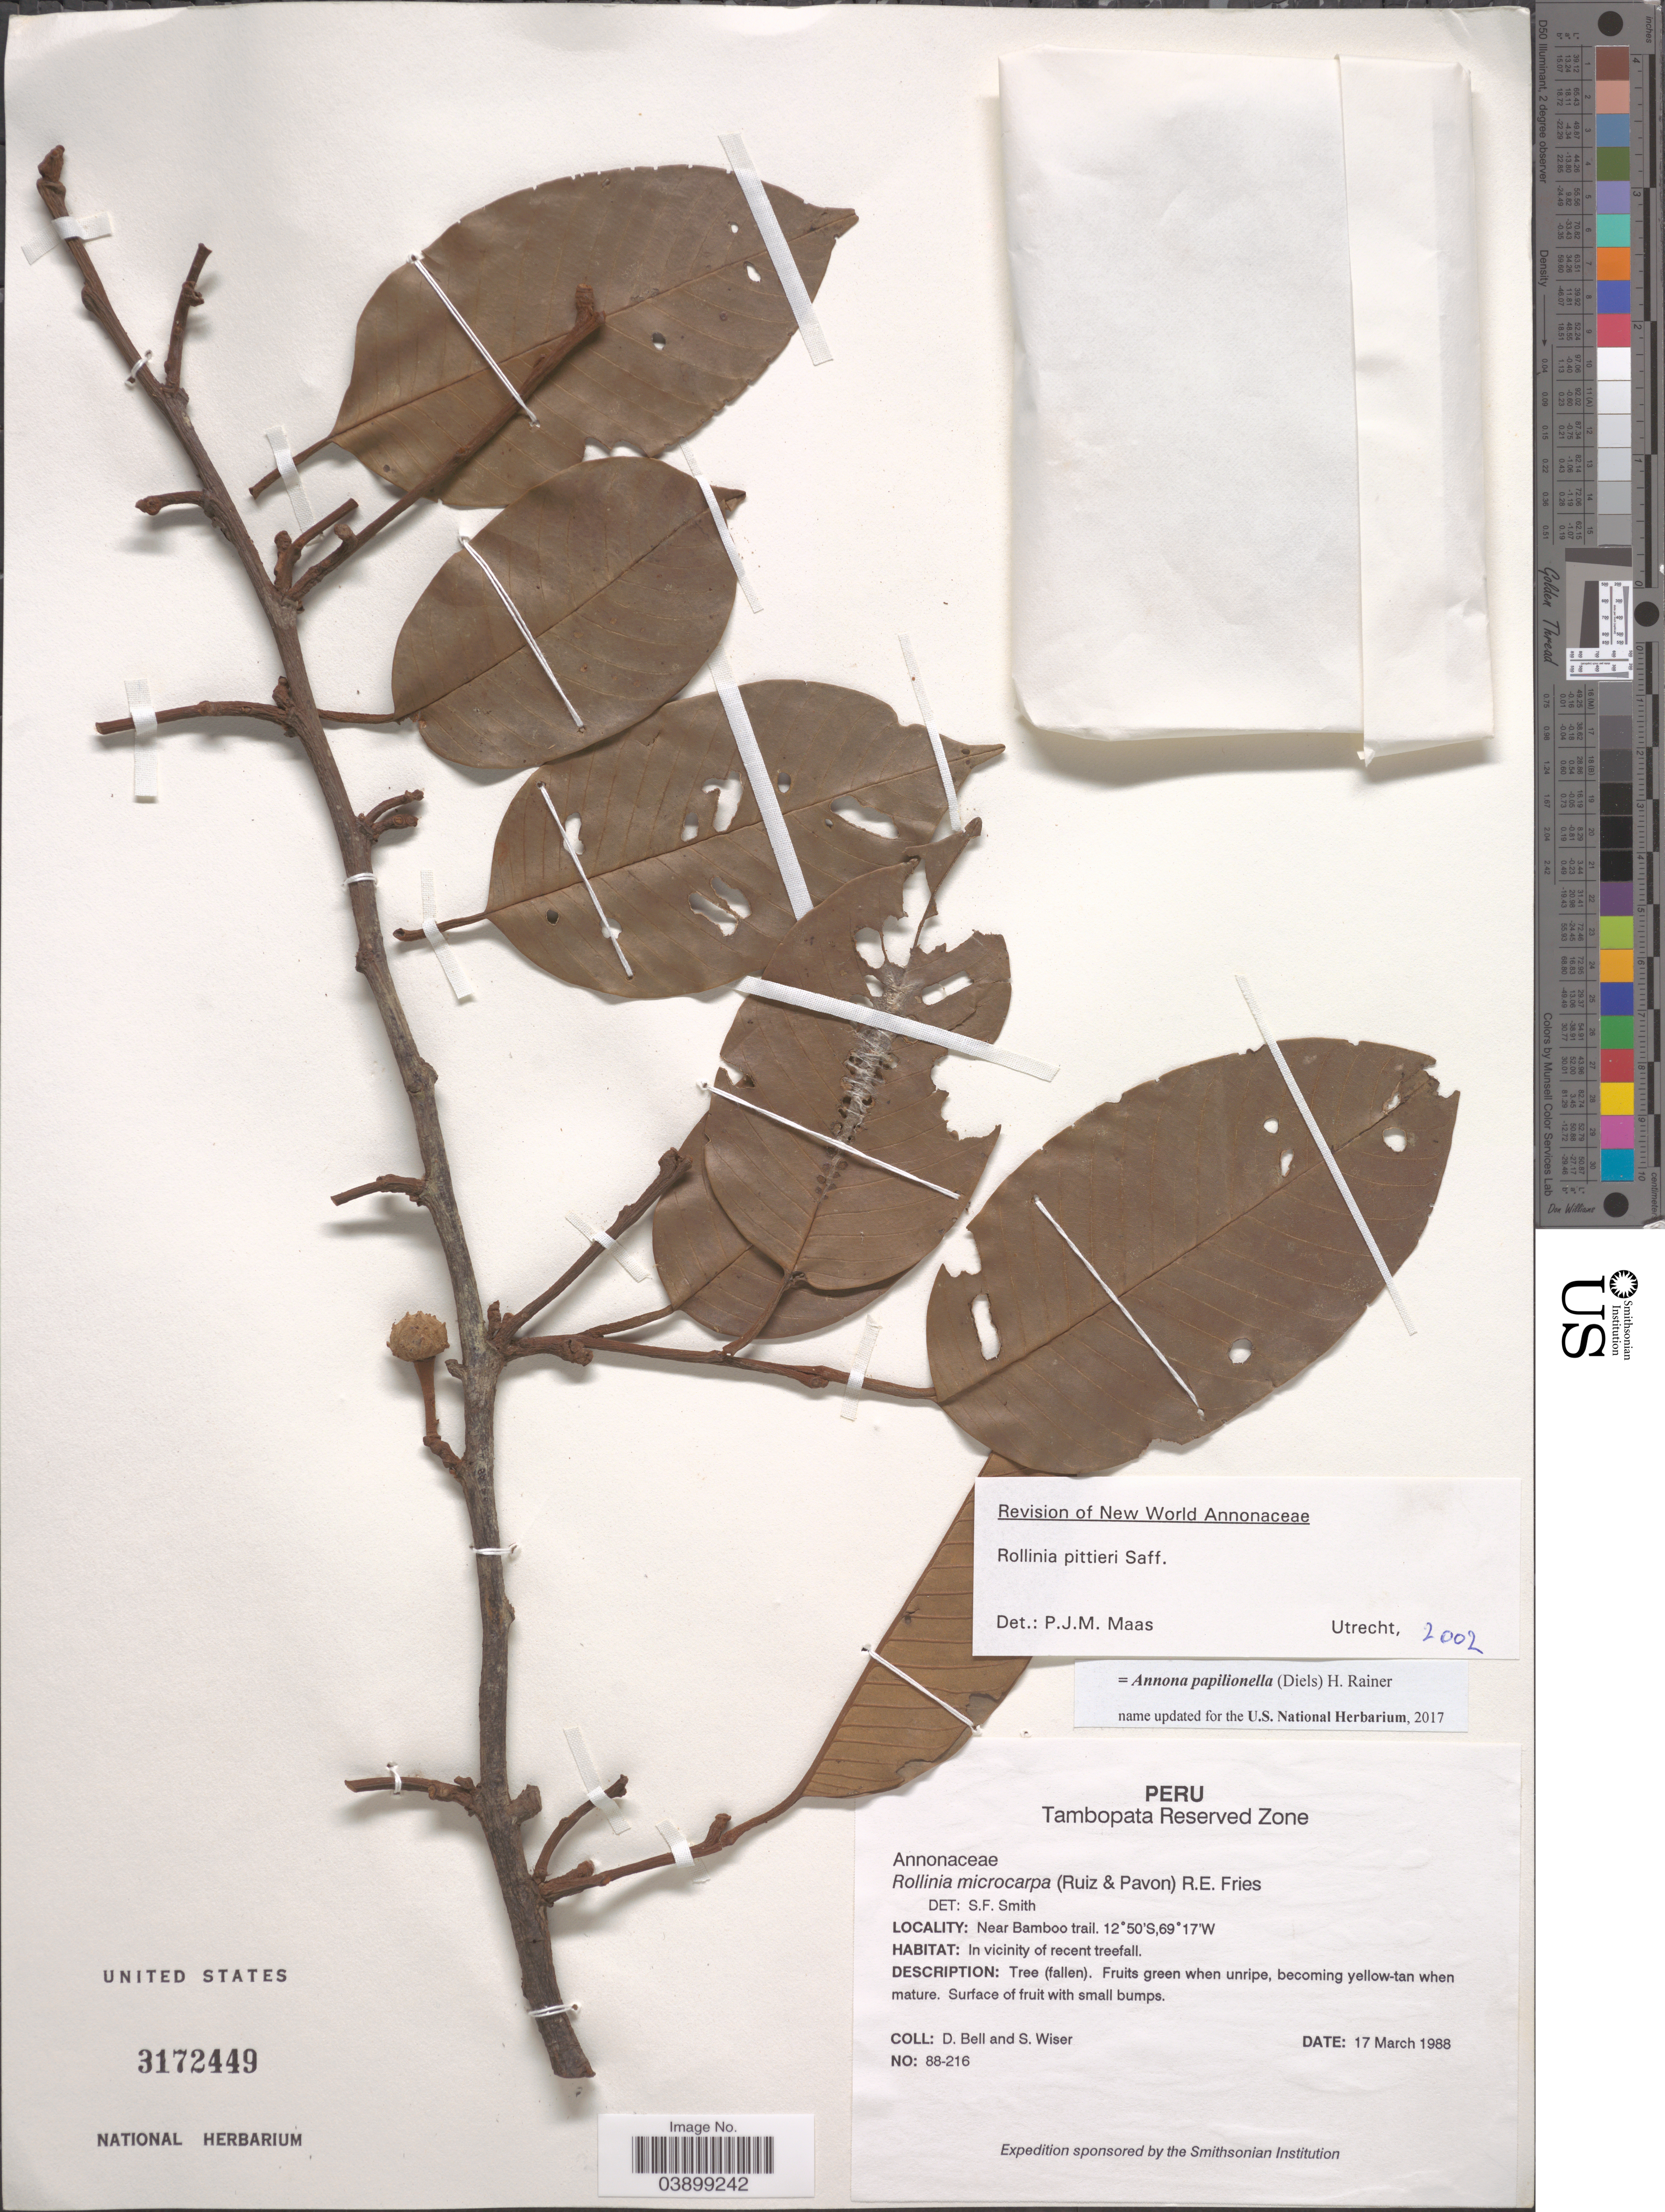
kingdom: Plantae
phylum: Tracheophyta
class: Magnoliopsida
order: Magnoliales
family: Annonaceae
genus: Annona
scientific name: Annona papilionella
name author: (Diels) H. Rainer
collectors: D. A. Bell & S. Wiser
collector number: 88-216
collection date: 1988-03-17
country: Peru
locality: Tambopata Reserved Zone. Near Bamboo trail.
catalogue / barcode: US 3172449